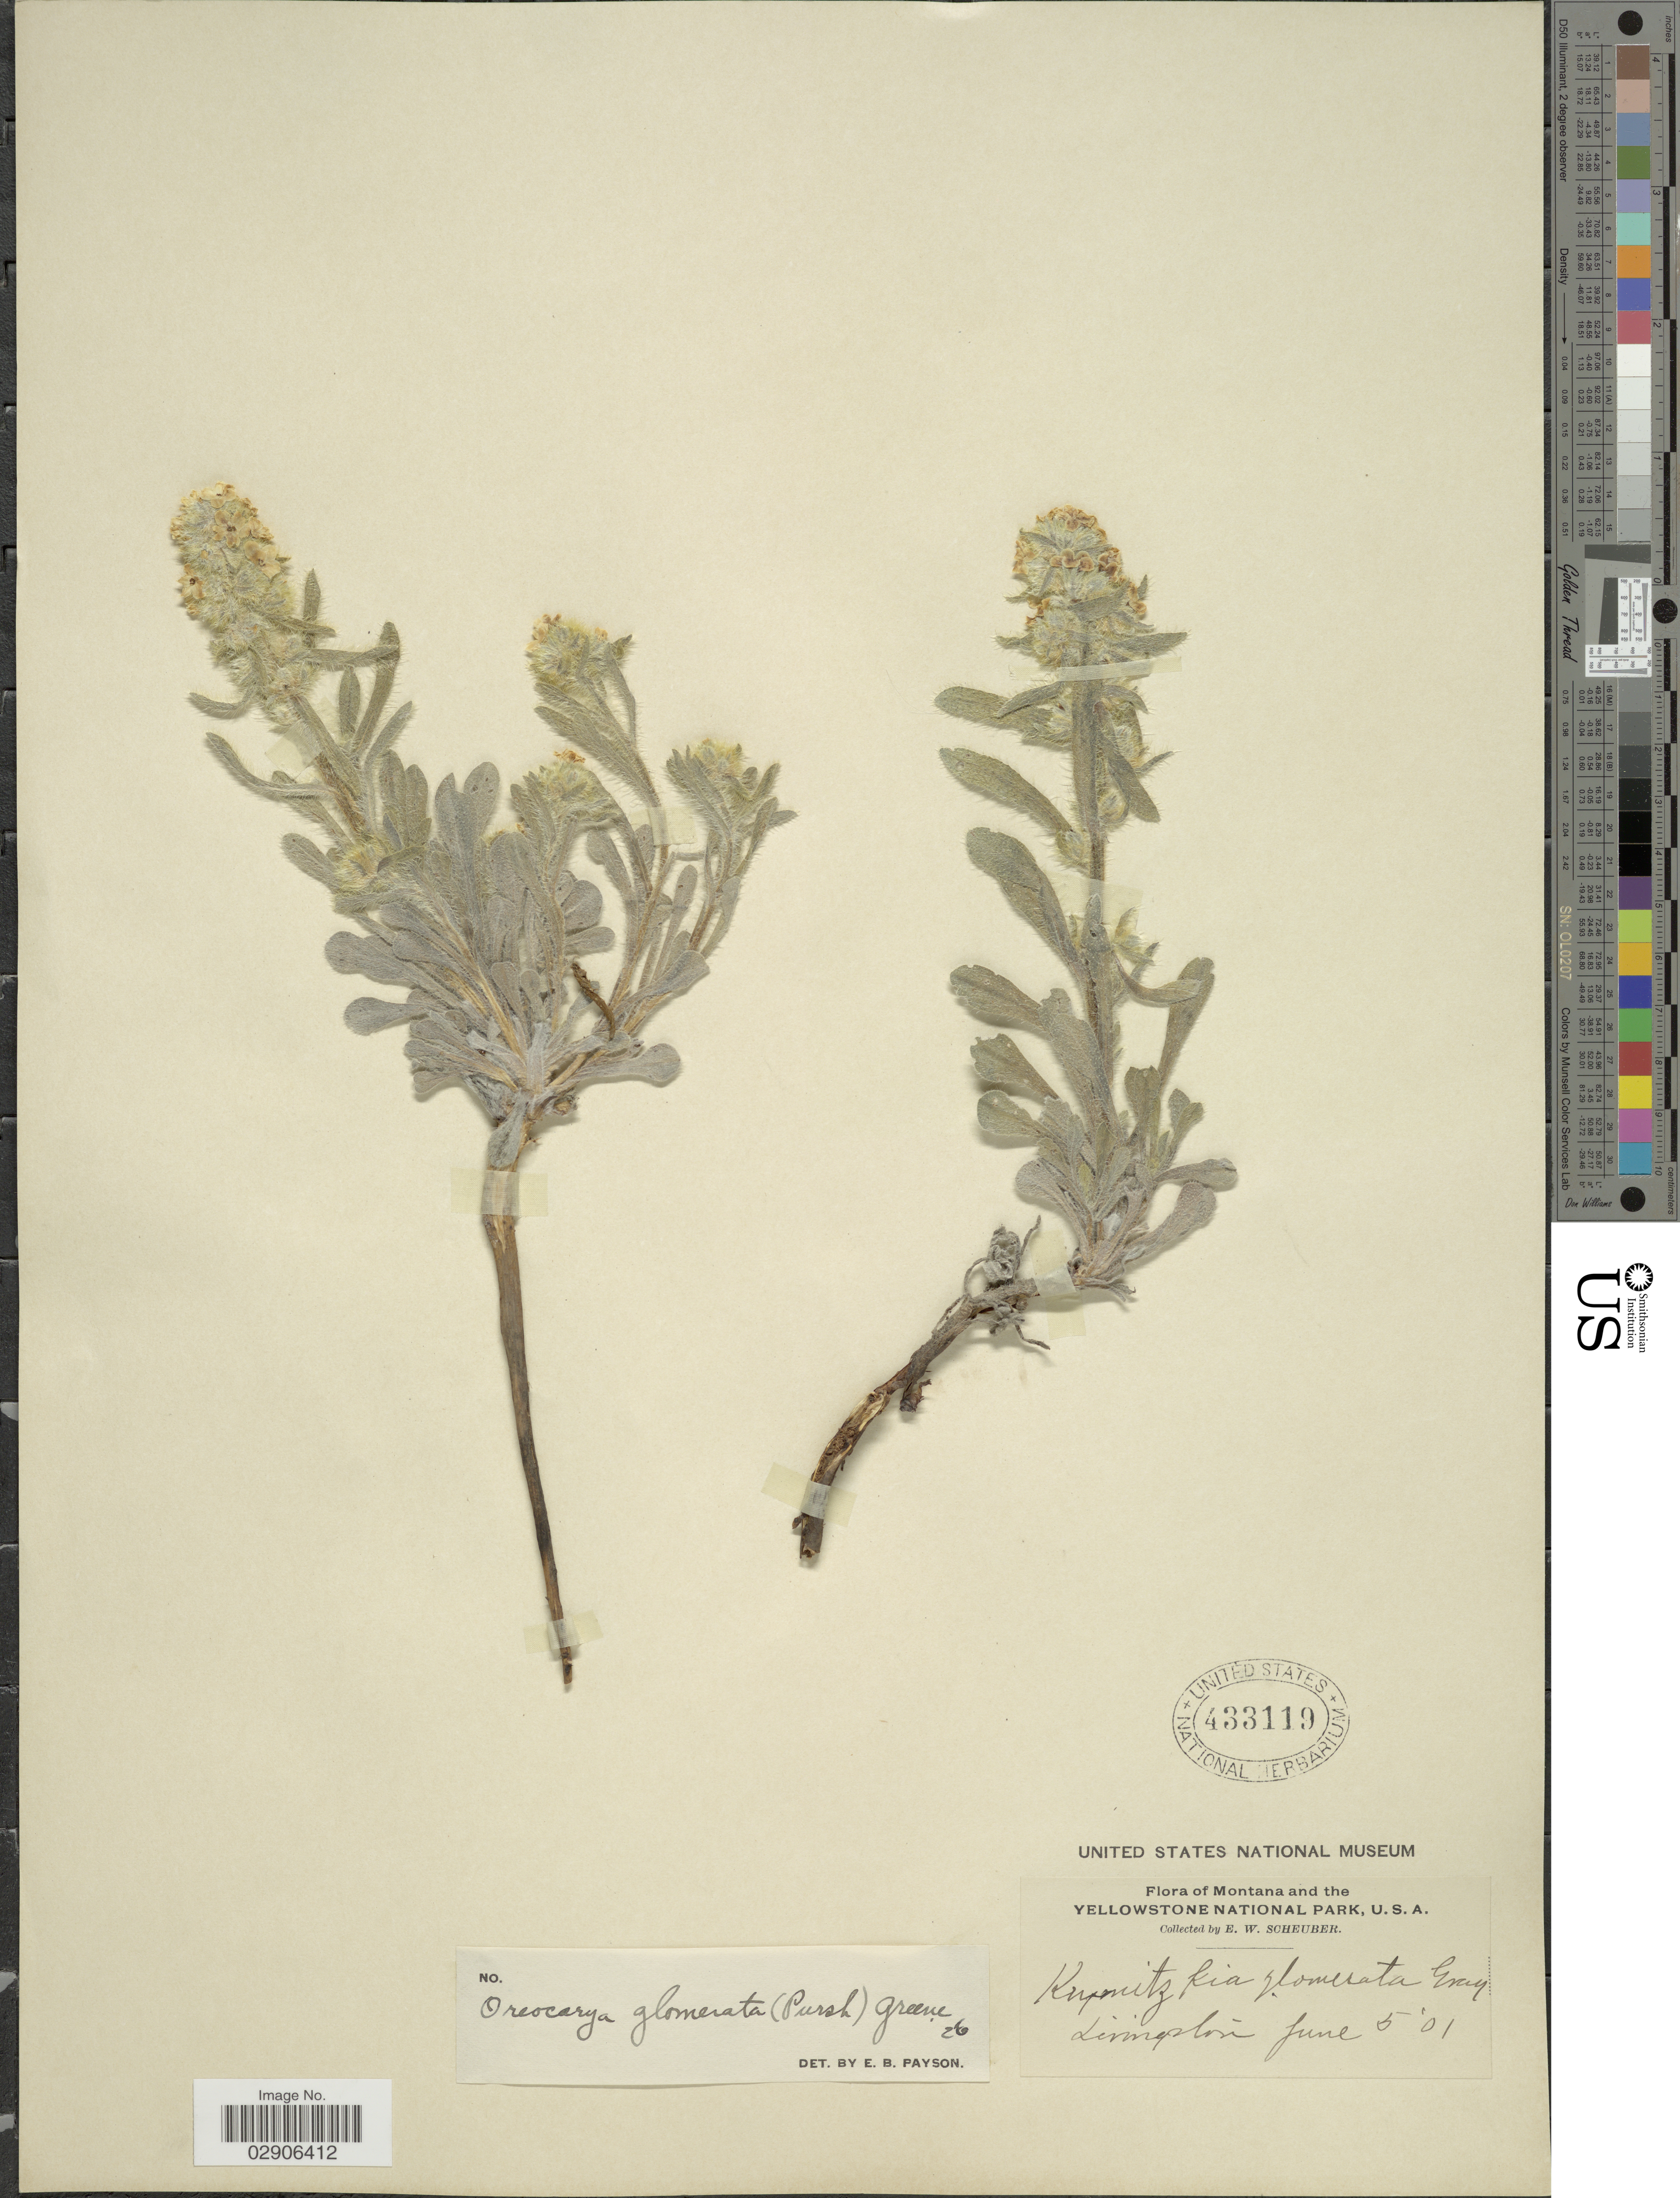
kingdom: Plantae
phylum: Tracheophyta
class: Magnoliopsida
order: Boraginales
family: Boraginaceae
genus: Oreocarya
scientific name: Oreocarya glomerata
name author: (Pursh) Greene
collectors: E. Scheuber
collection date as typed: Transcribed d/m/y: 5/6/1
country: United States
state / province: Montana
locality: Montana and the Yellowstone National Park, U. S. A. Livingston.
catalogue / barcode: US 433119